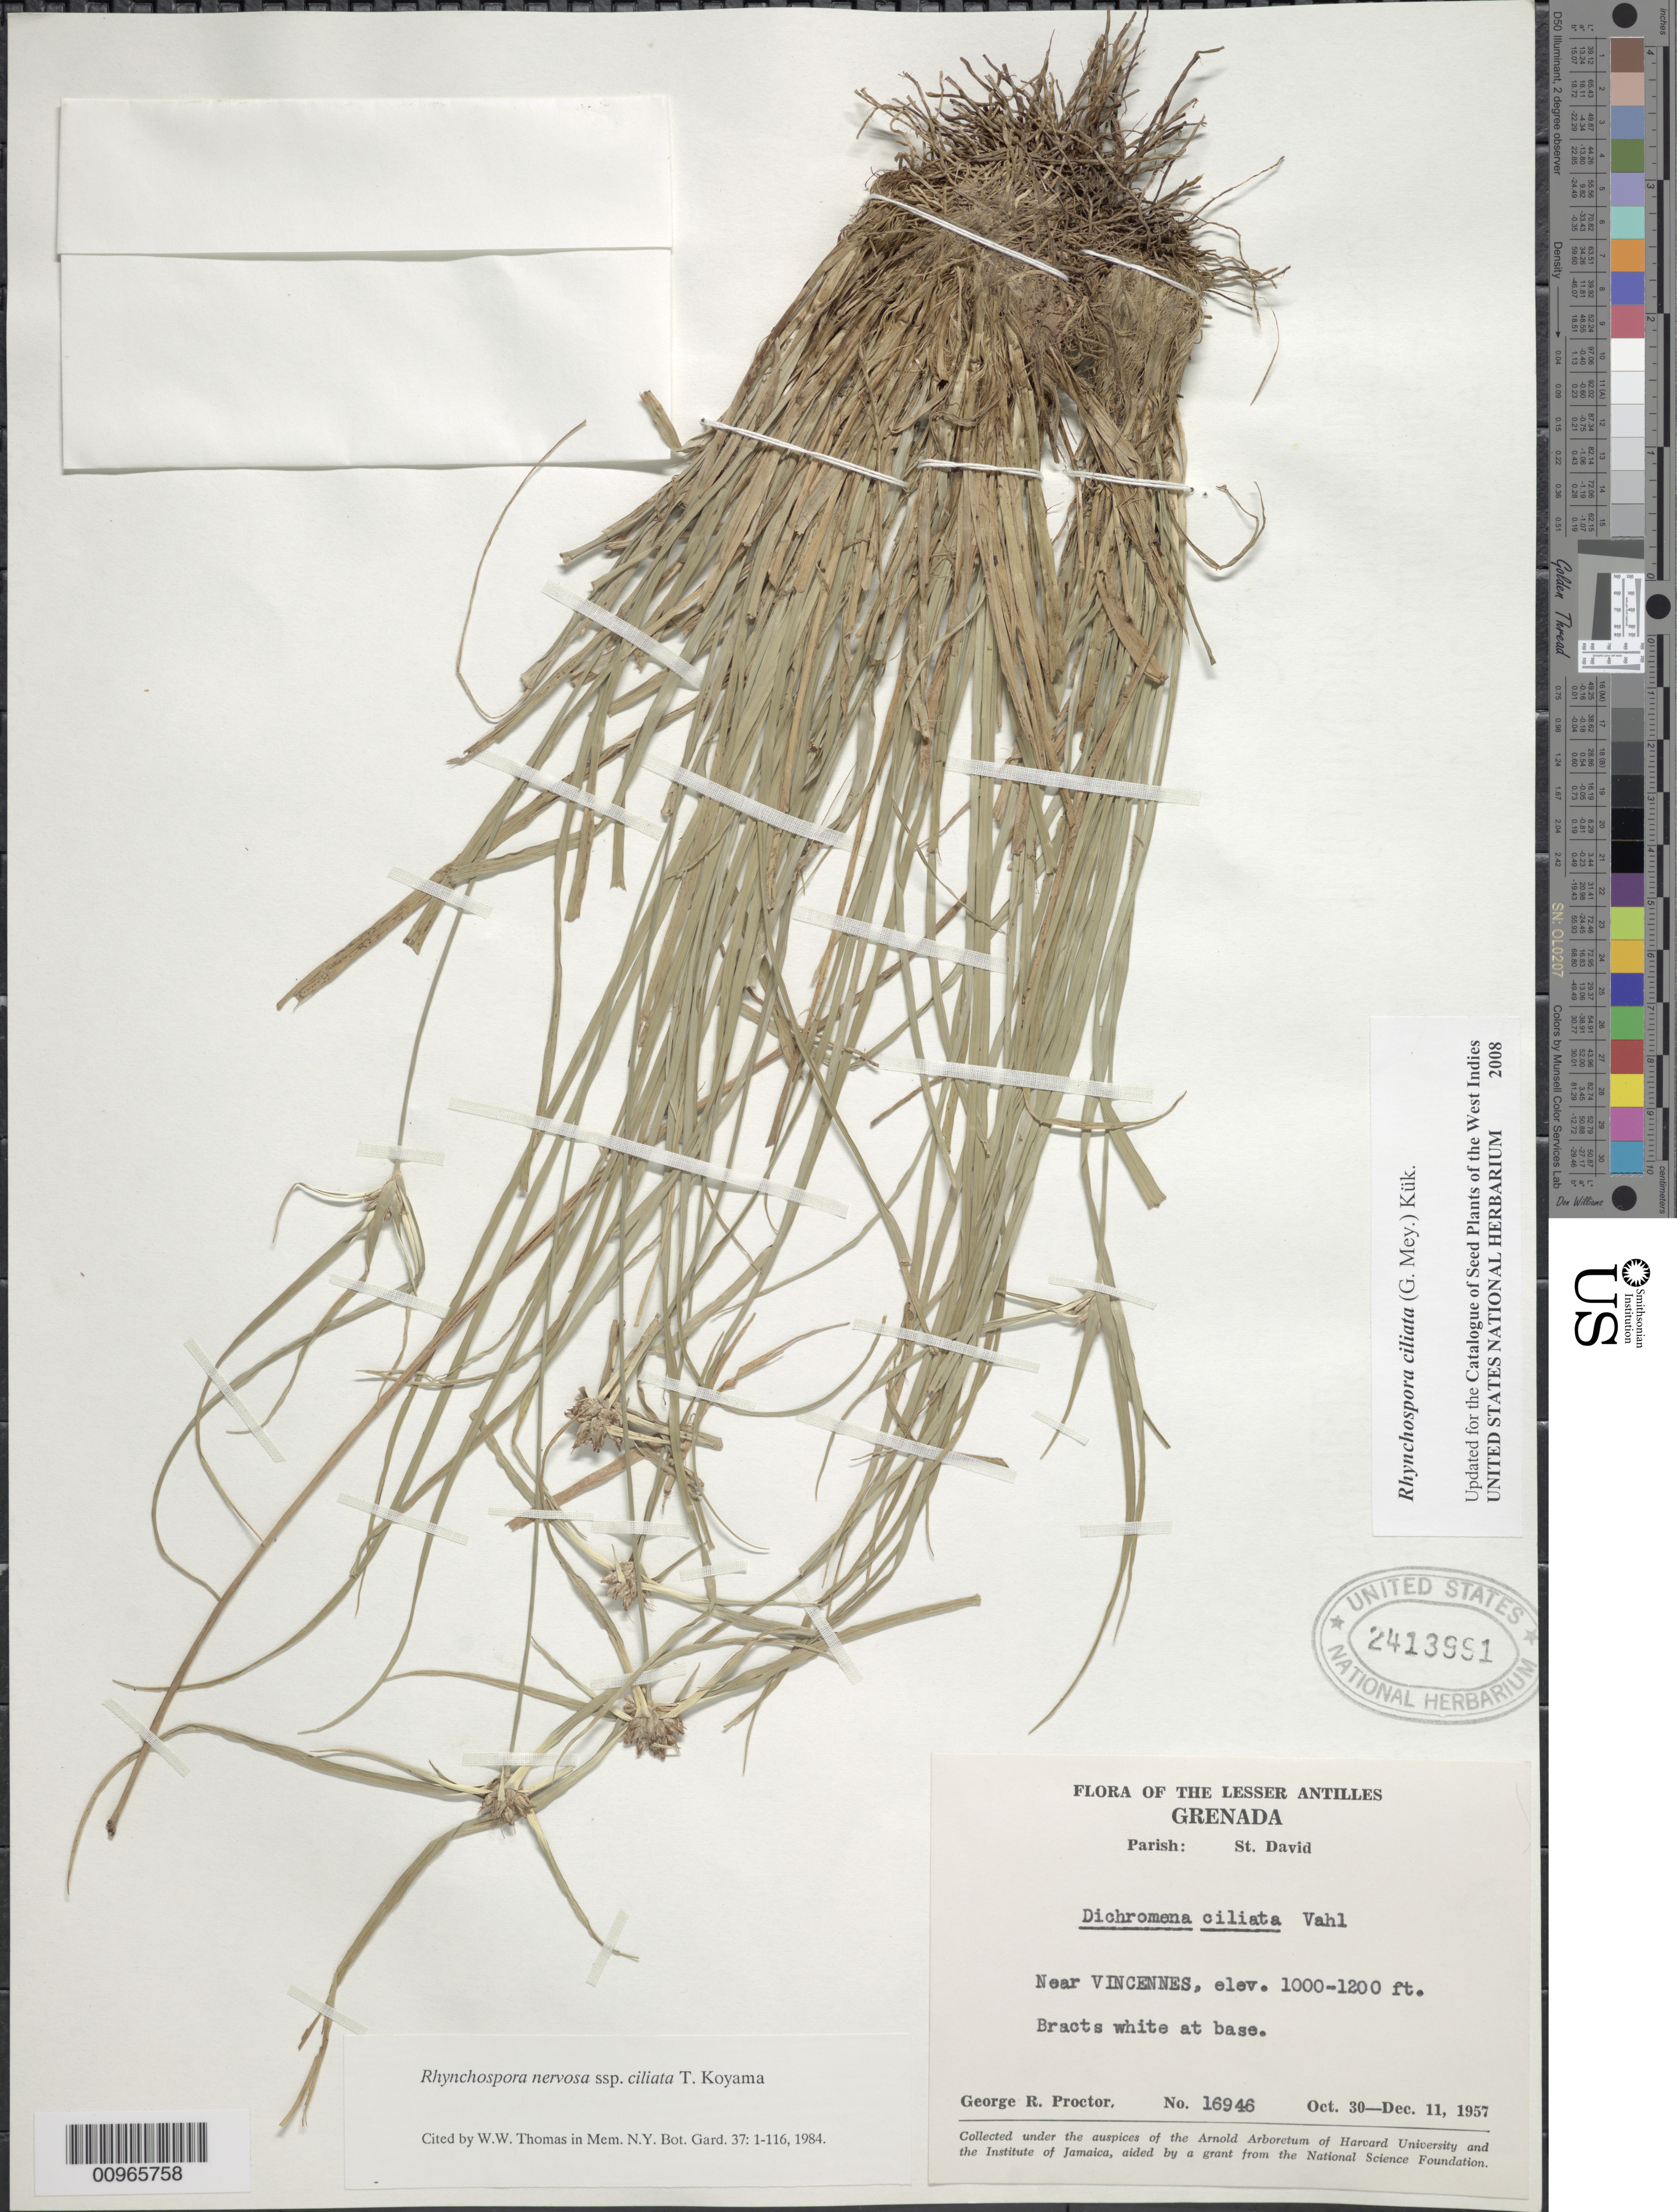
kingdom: Plantae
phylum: Tracheophyta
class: Liliopsida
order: Poales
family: Cyperaceae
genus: Rhynchospora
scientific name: Rhynchospora ciliata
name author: (G. Mey.) Kük.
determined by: Strong, M. T., (US), Smithsonian Institution - National Museum of Natural History (UNITED STATES)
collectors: G. R. Proctor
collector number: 16946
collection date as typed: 30 Oct 1957 to 11 dec 1957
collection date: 1957-10-30/1957-12-11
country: Grenada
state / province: Saint David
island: Grenada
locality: Near Vincennes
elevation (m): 305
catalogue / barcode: US 2413991